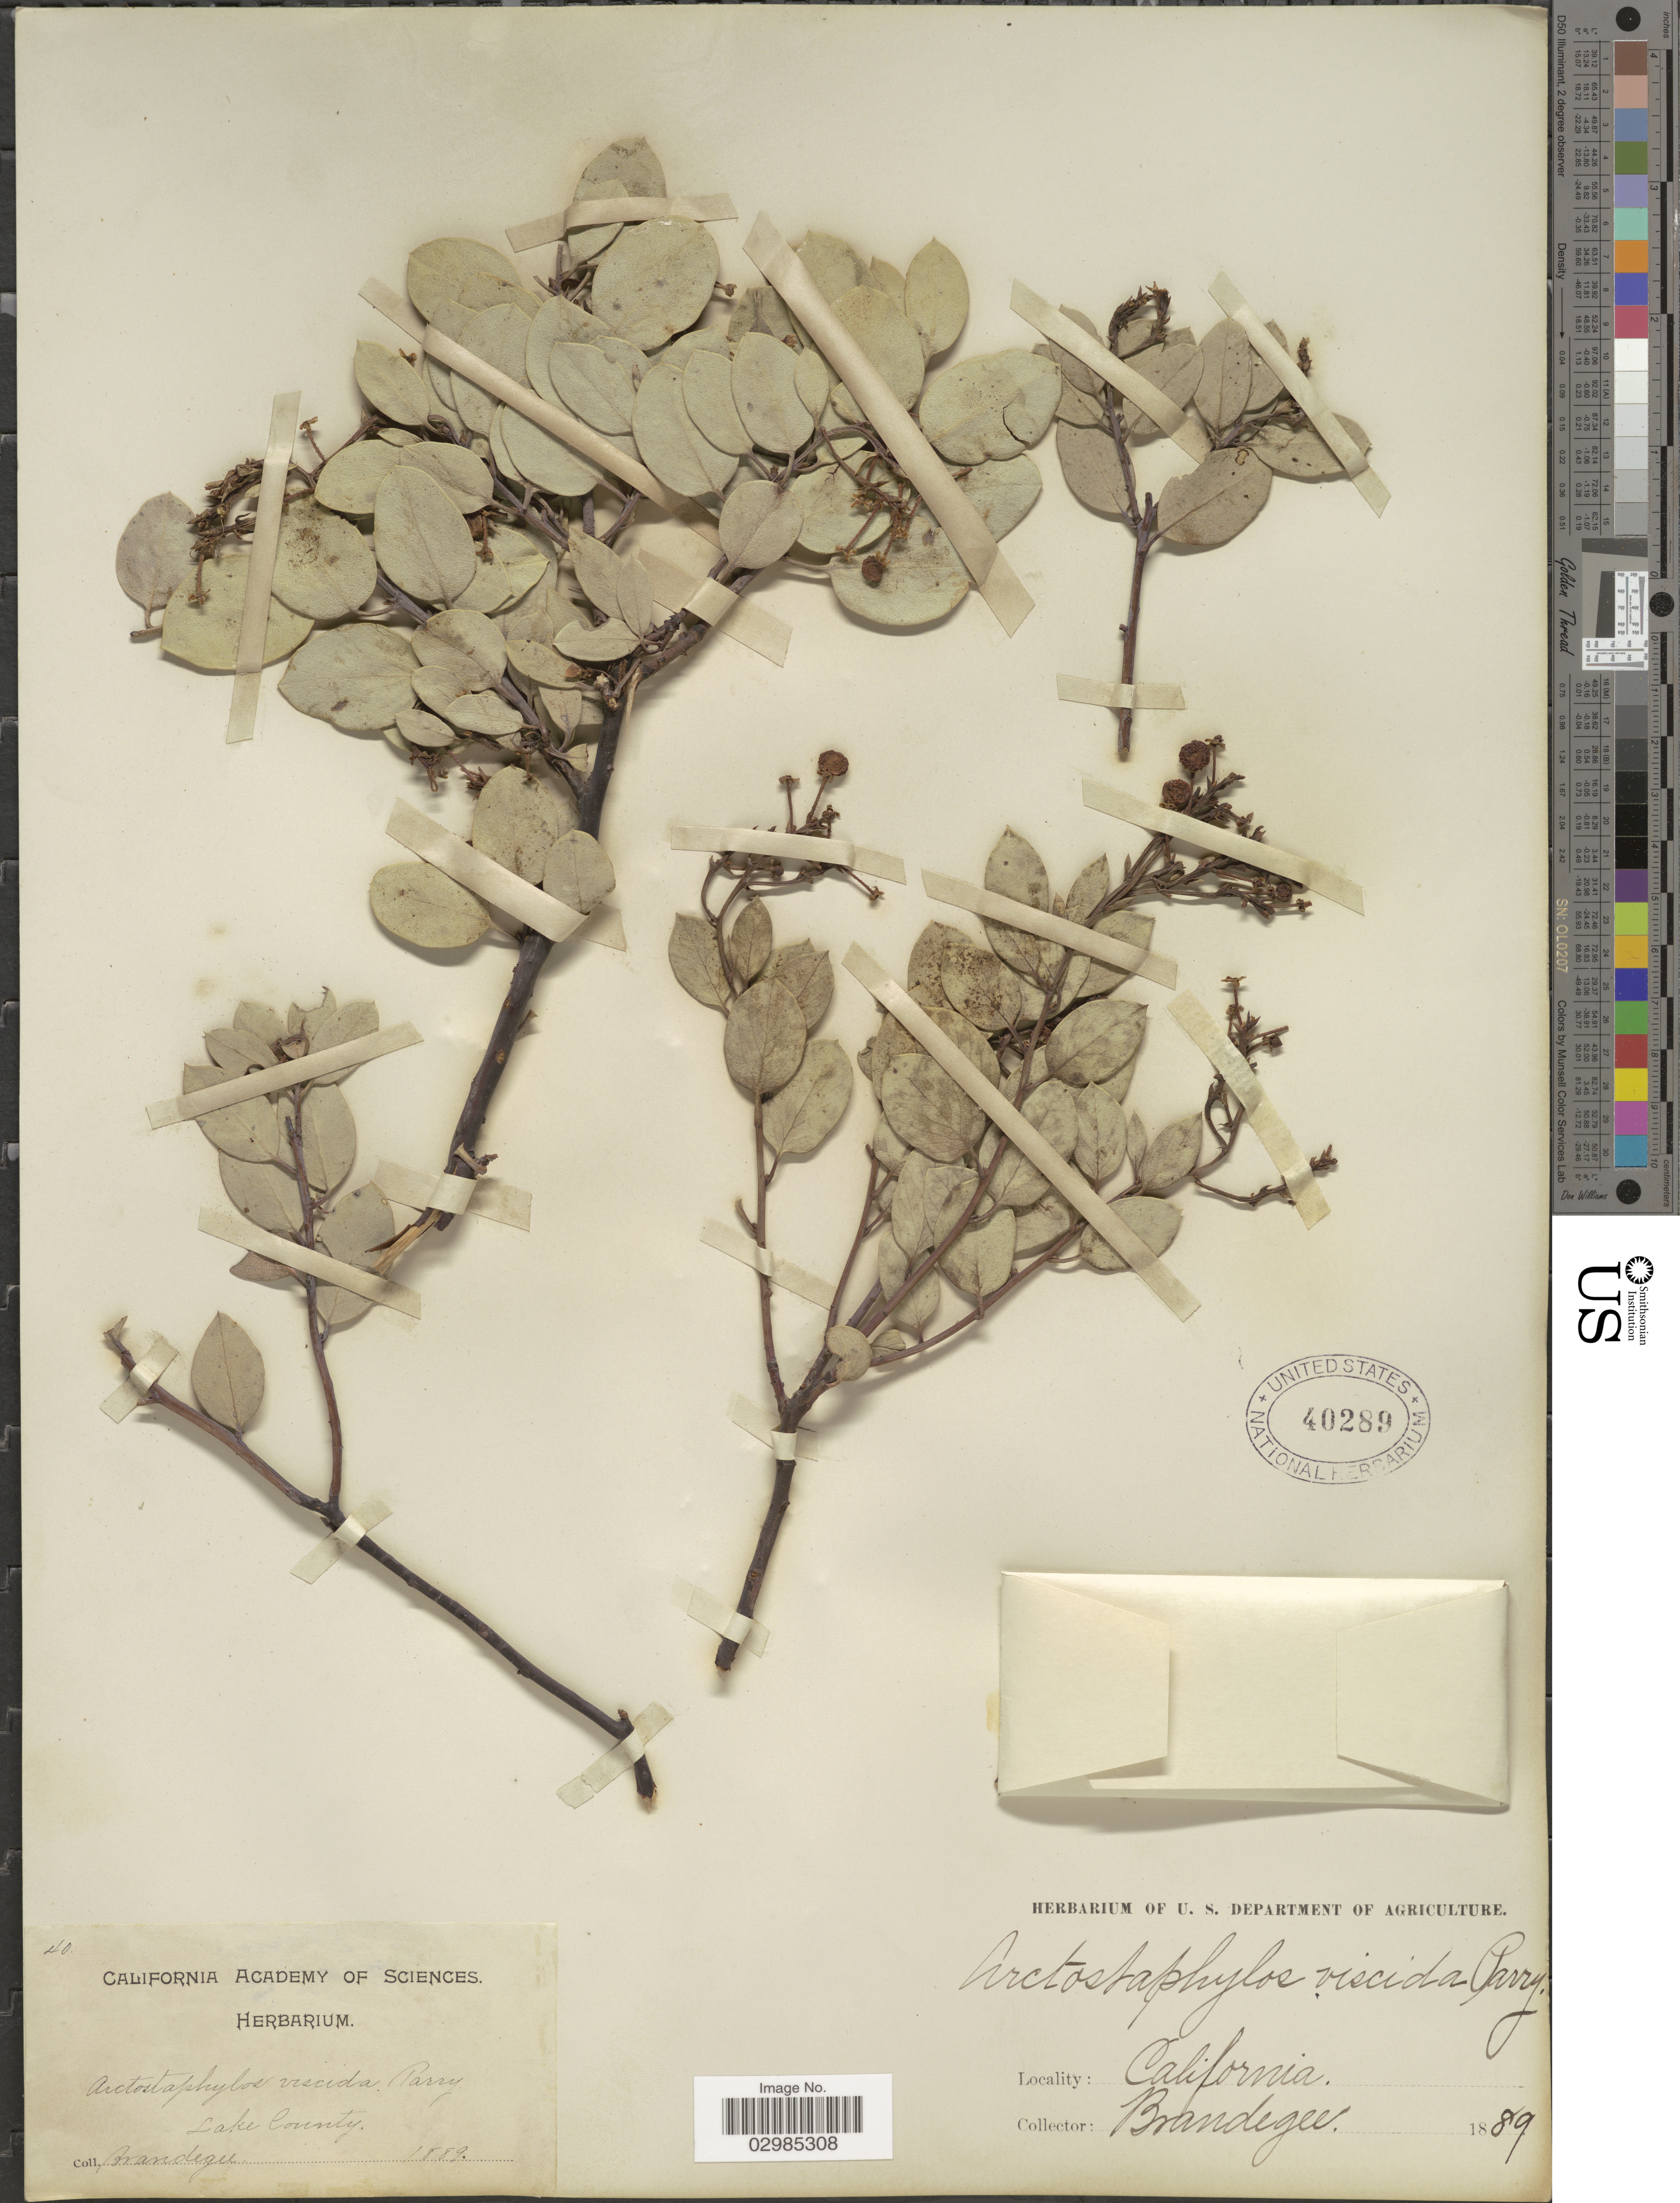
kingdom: Plantae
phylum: Tracheophyta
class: Magnoliopsida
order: Ericales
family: Ericaceae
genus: Arctostaphylos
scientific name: Arctostaphylos viscida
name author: Parry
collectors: -- Brandegee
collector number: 40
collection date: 1889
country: United States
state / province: California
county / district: Lake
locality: Lake County.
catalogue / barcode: US 40289